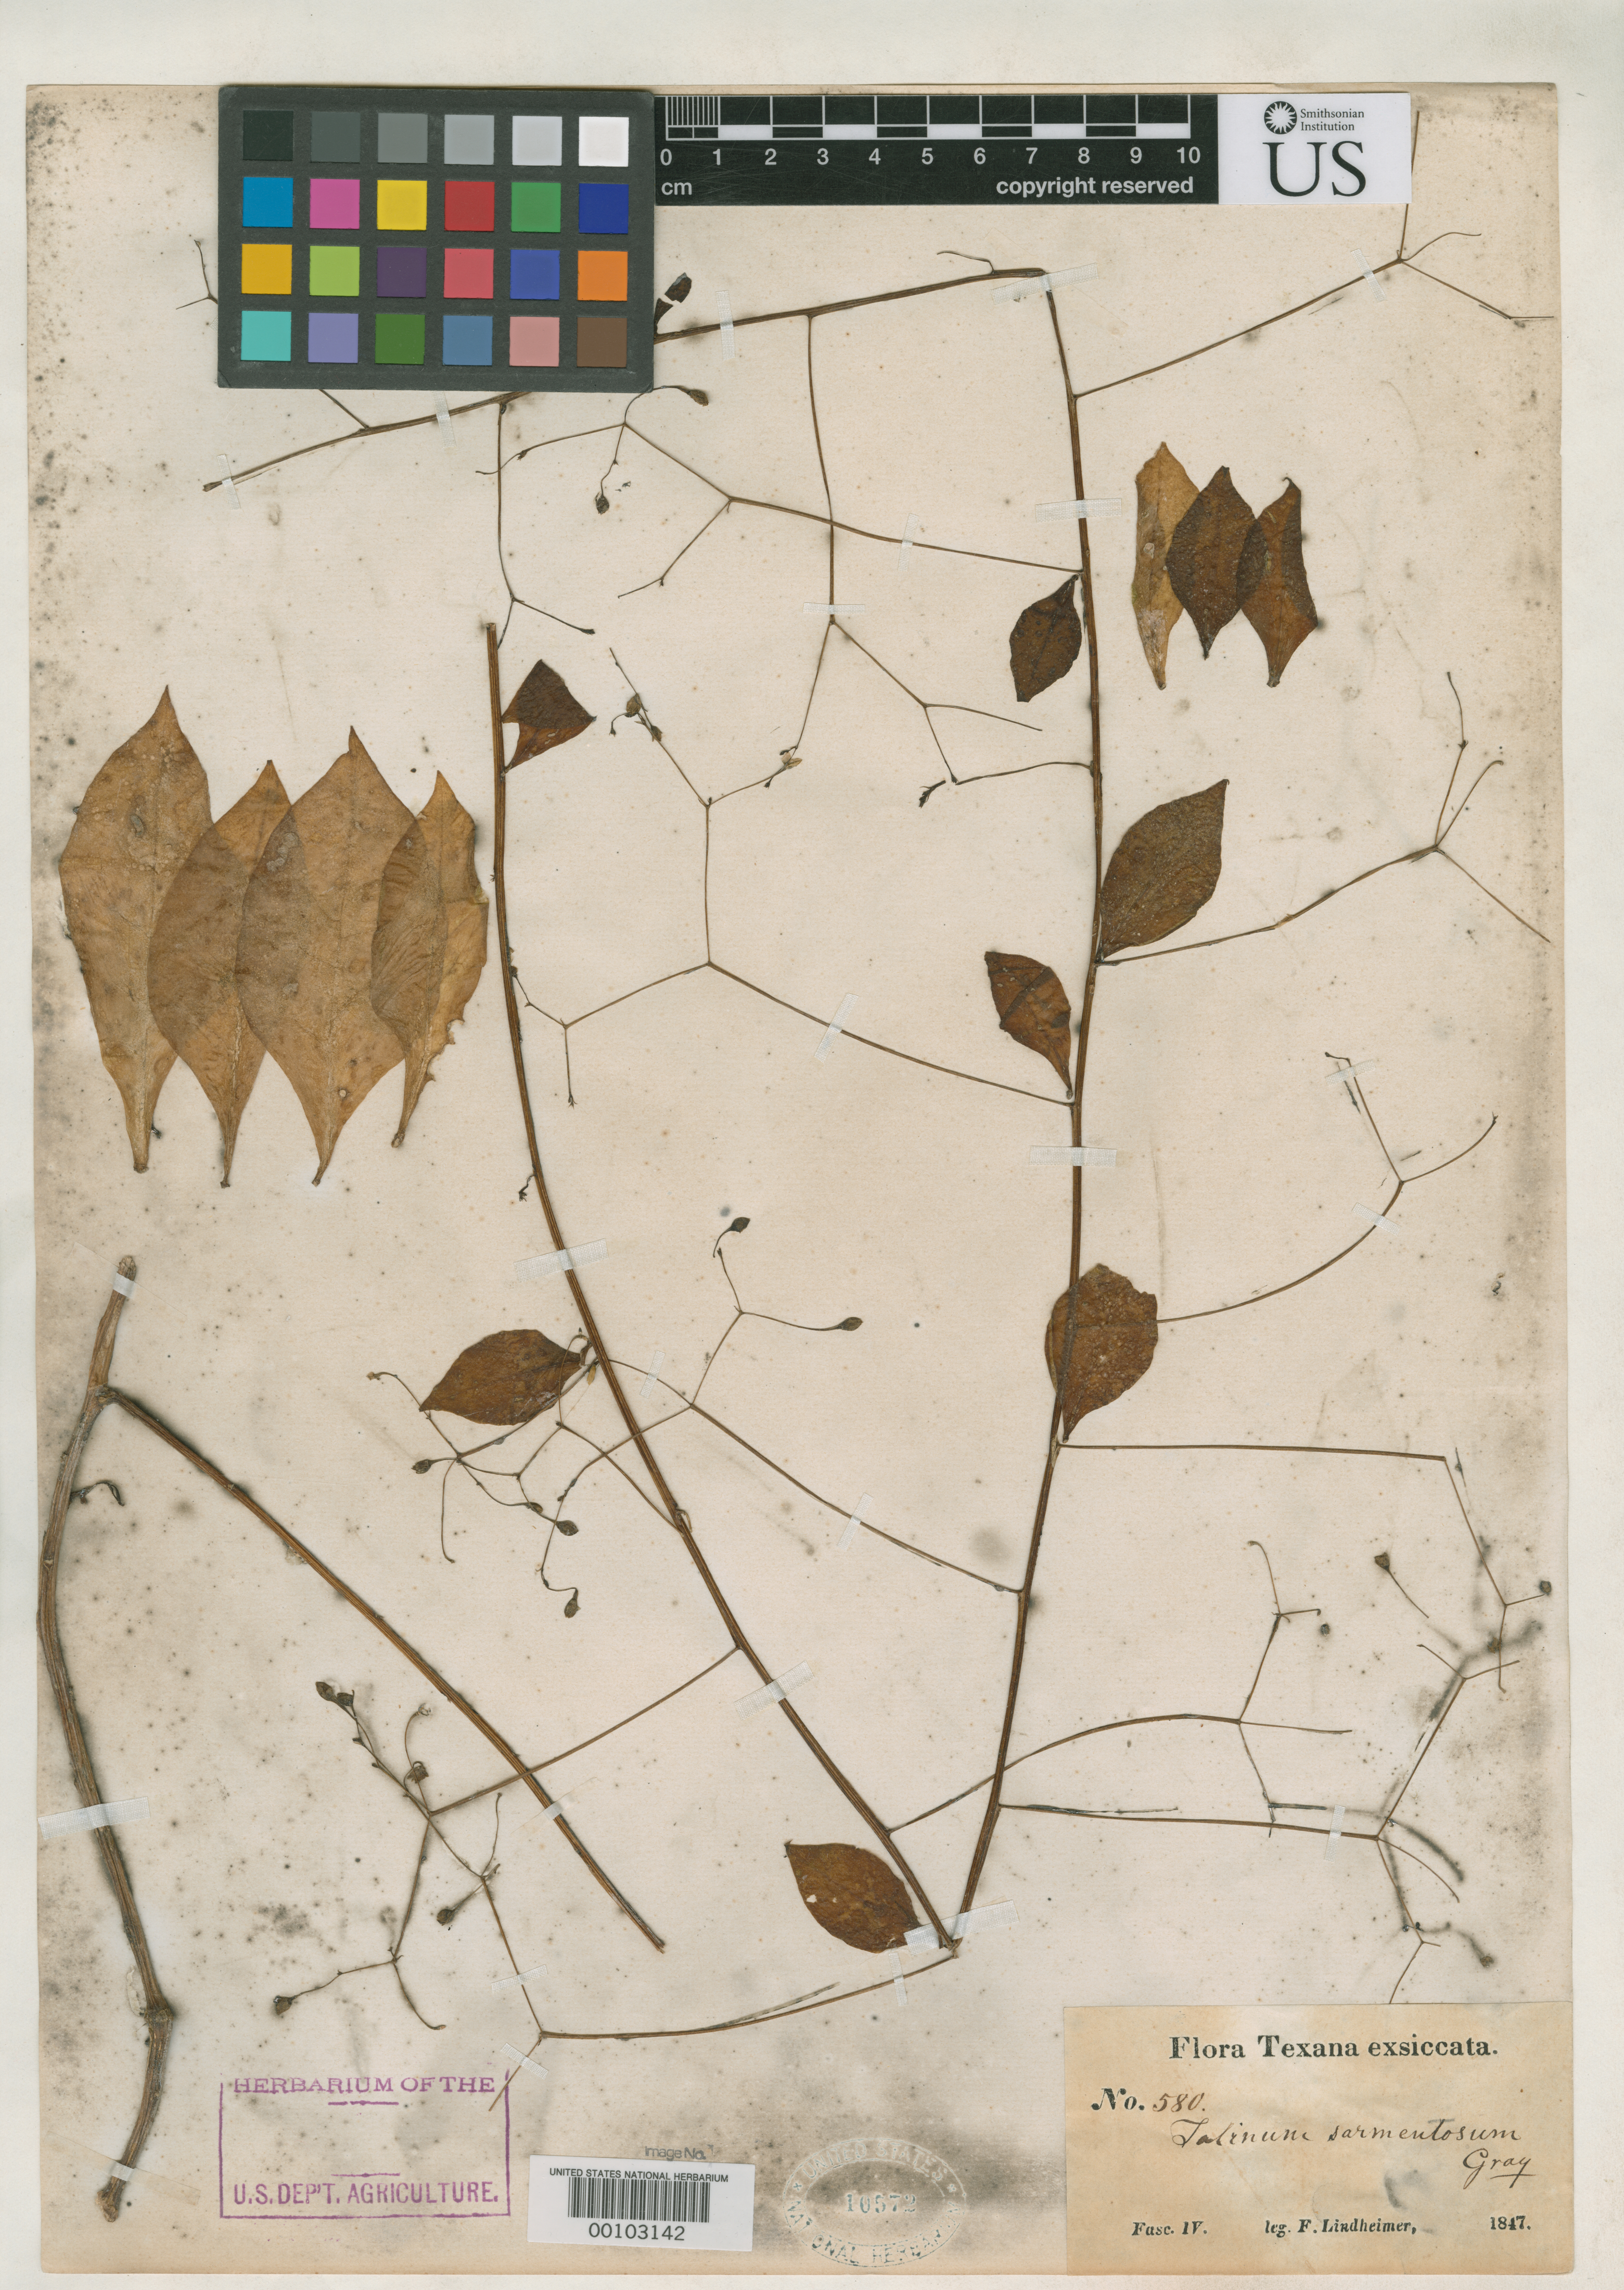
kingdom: Plantae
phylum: Tracheophyta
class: Magnoliopsida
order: Caryophyllales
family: Talinaceae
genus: Talinum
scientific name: Talinum sarmentosum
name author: Engelm. in A. Gray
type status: Isosyntype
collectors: F. J. Lindheimer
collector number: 580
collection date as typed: Jul 1847 to -- Sep 1847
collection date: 1847-07/1847-09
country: United States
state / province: Texas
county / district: Comal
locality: New Braunfels, on banks of Guadaloupe River.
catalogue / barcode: US 10572